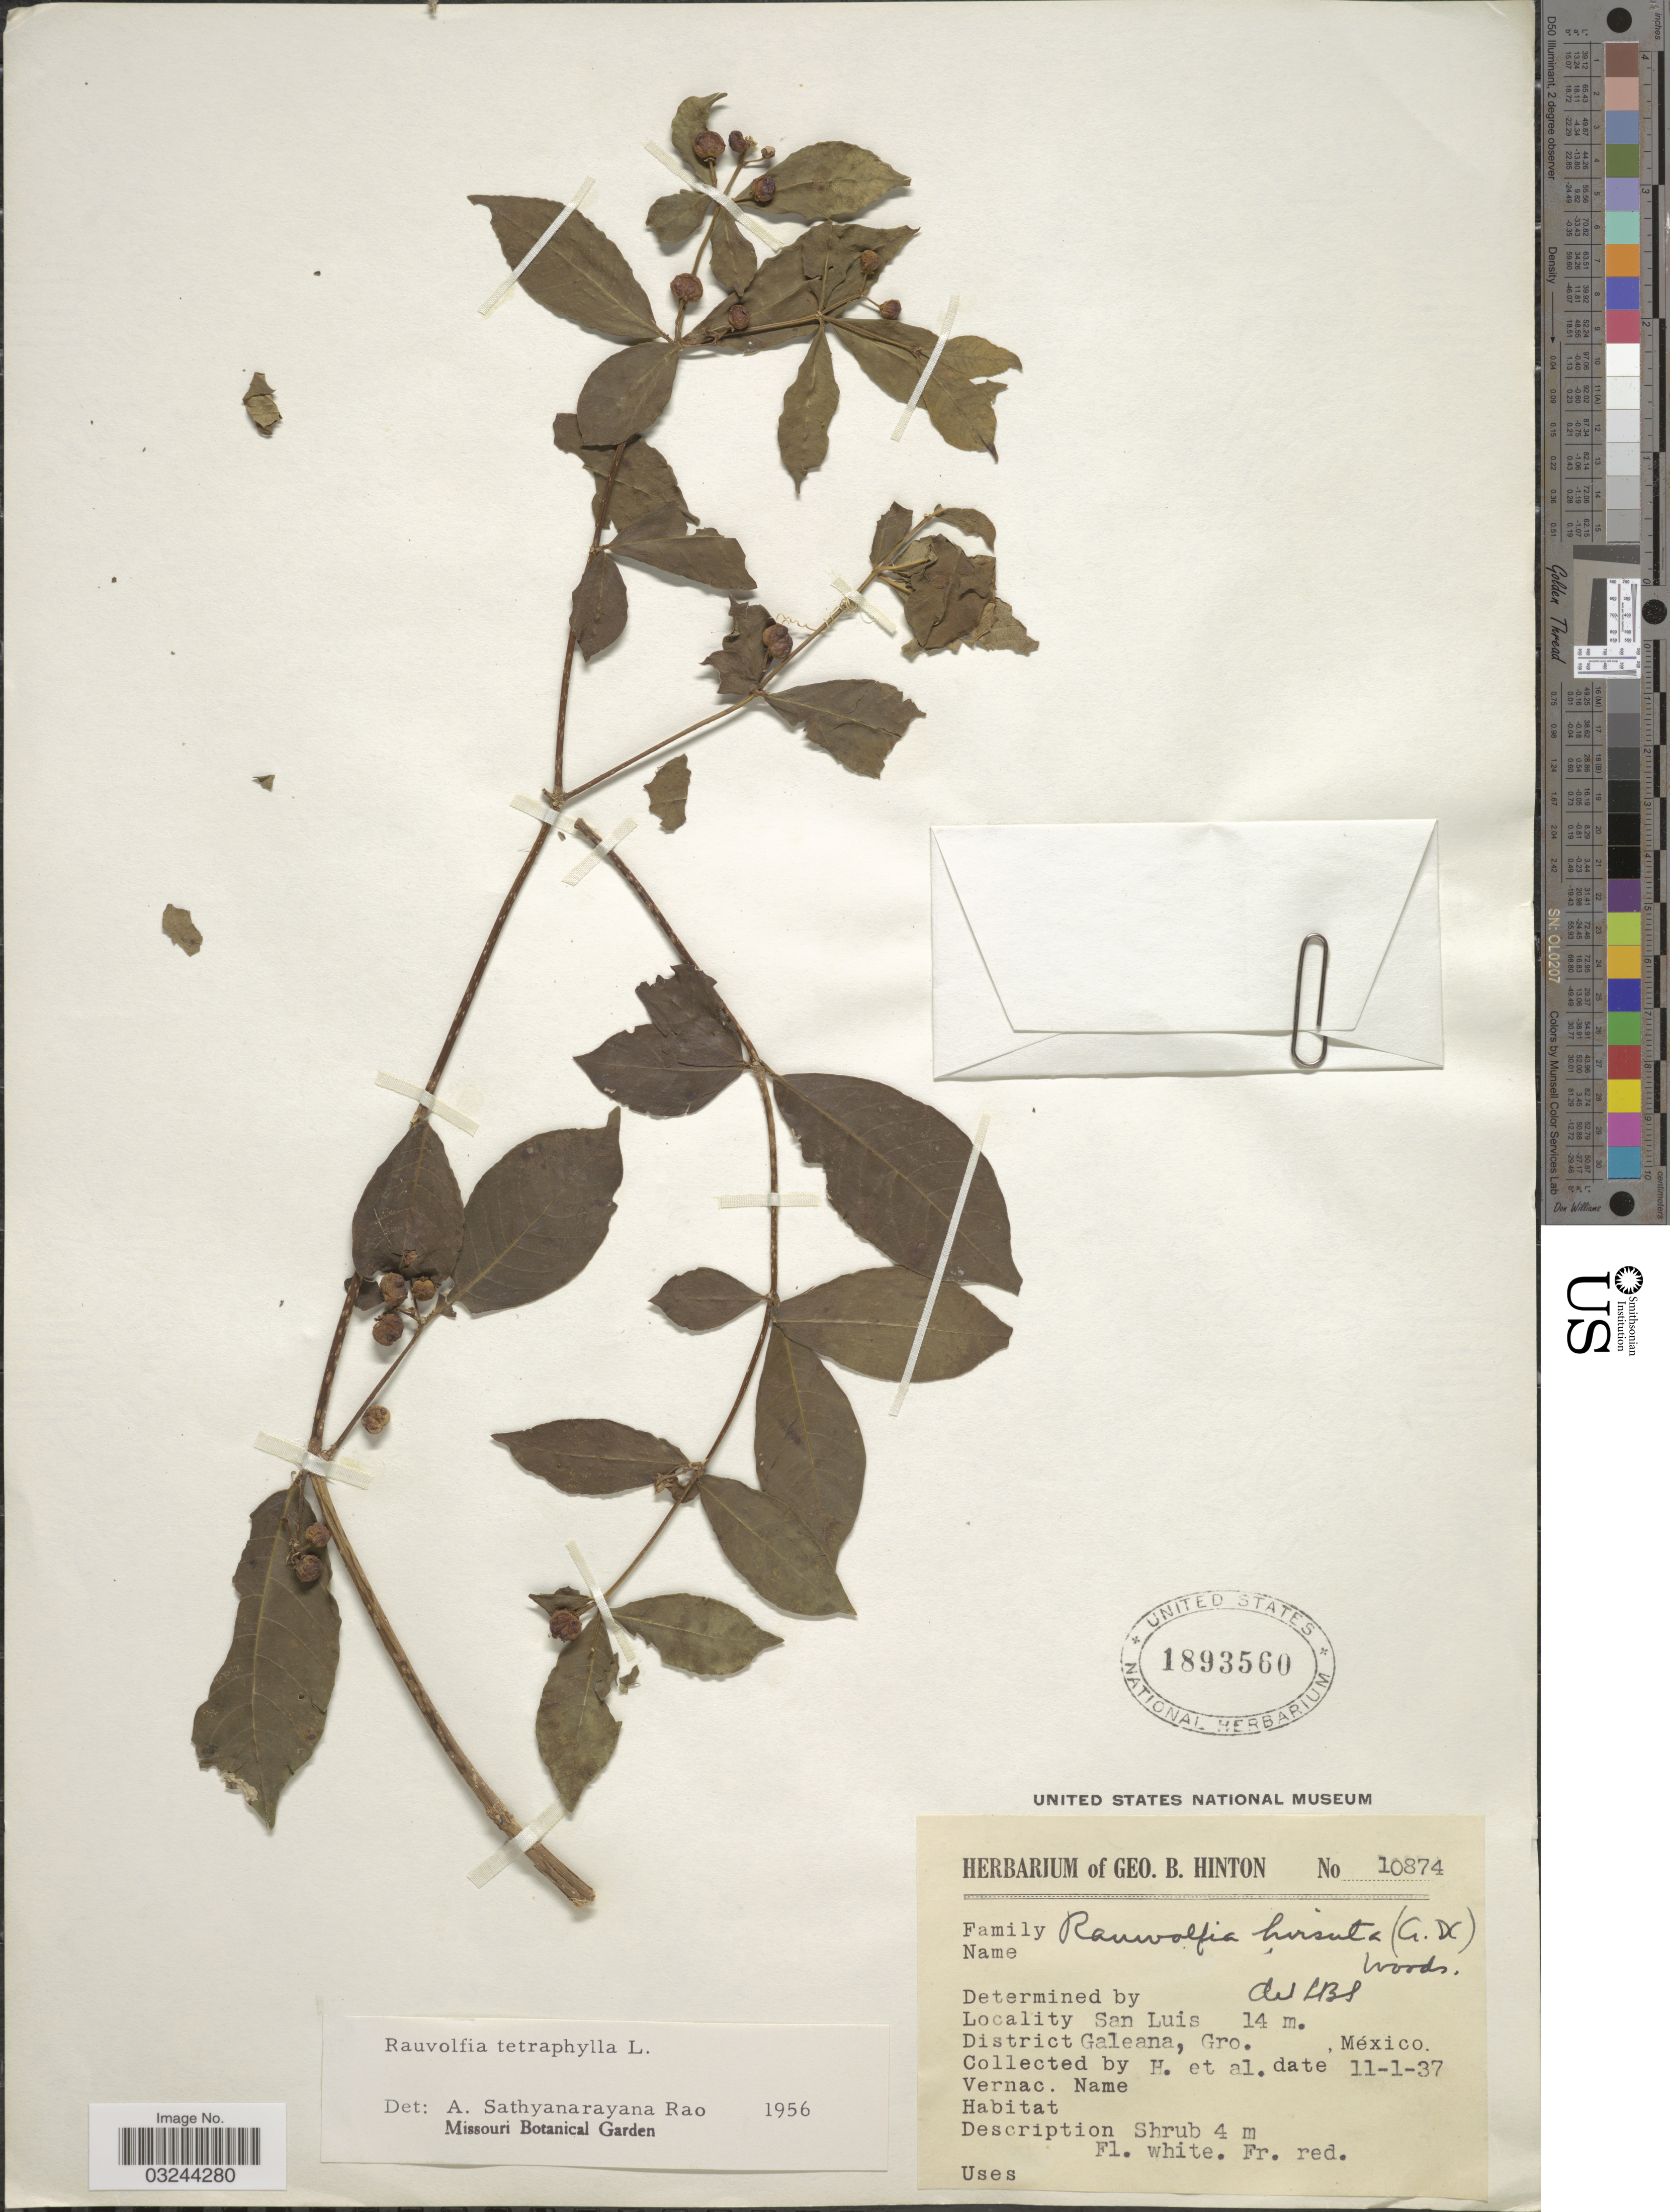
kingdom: Plantae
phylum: Tracheophyta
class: Magnoliopsida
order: Gentianales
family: Apocynaceae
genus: Rauvolfia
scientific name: Rauvolfia tetraphylla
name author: L.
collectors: G. B. Hinton & et al.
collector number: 10874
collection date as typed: Transcribed d/m/y: 11/1/37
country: Mexico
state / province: Guerrero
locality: San Luis, District Galeana.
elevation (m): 14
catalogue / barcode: US 1893560